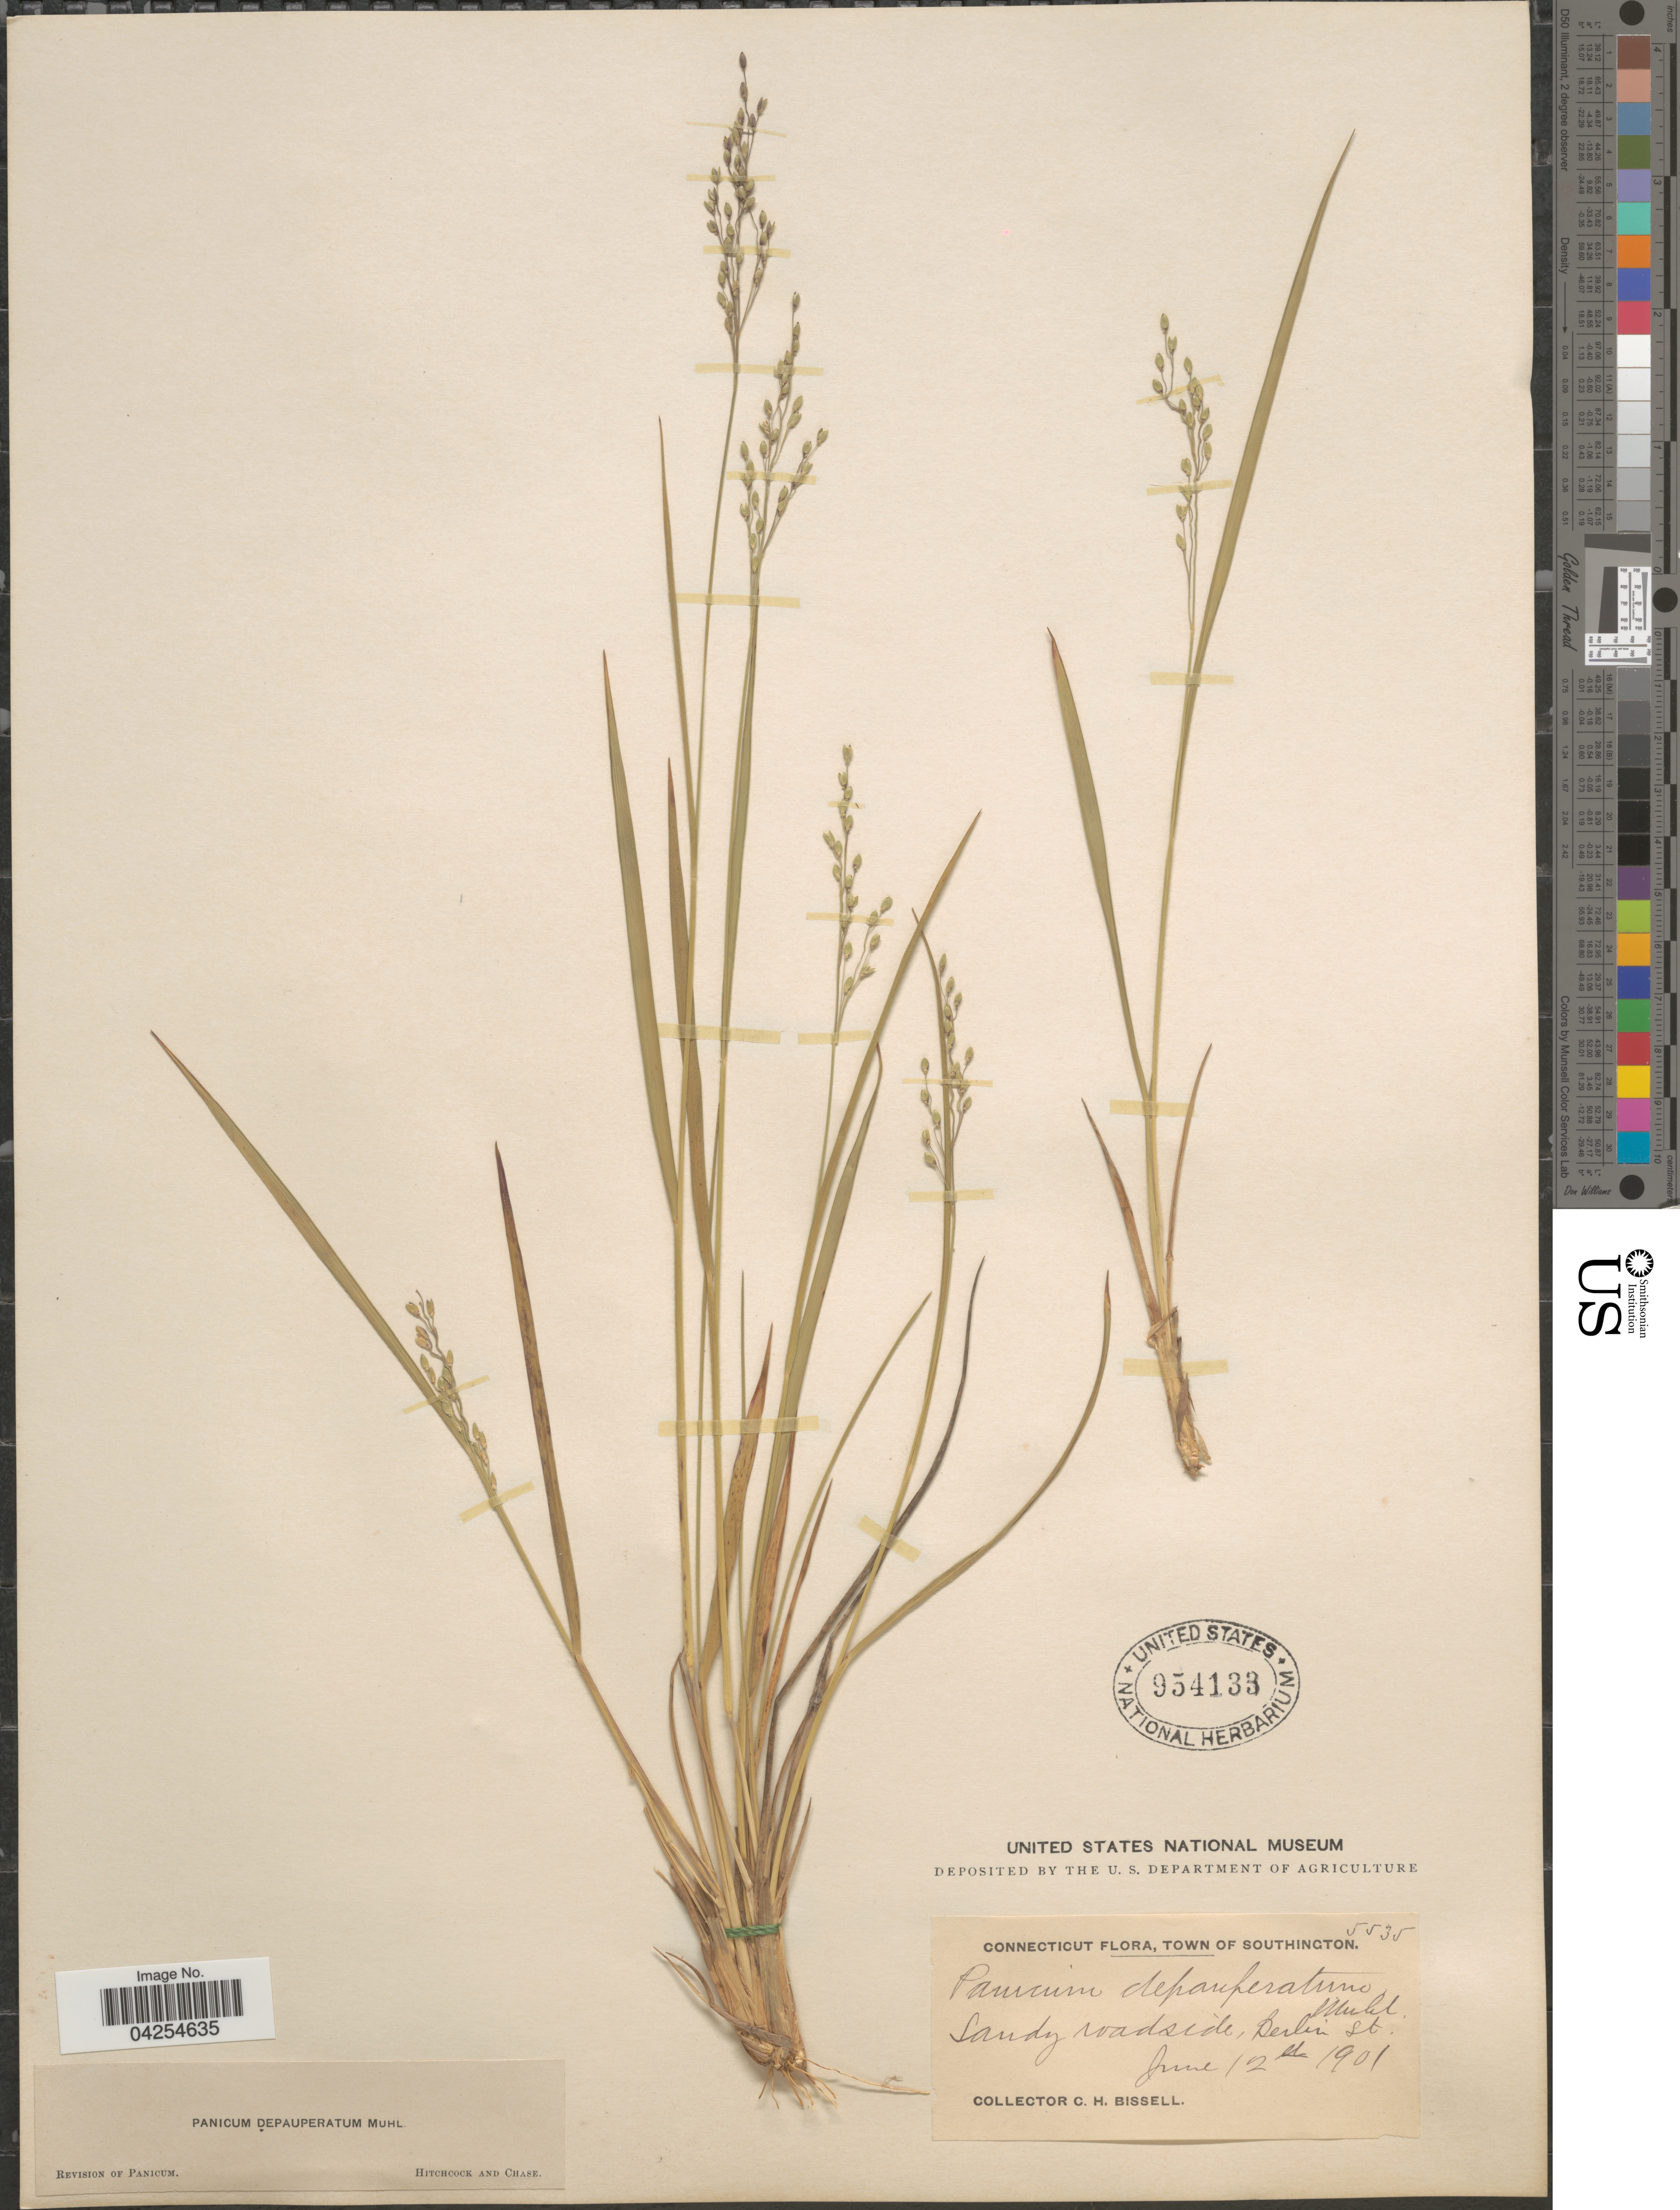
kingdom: Plantae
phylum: Tracheophyta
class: Liliopsida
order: Poales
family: Poaceae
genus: Dichanthelium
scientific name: Dichanthelium depauperatum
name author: (Muhl.) Gould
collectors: C. Bissell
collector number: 5535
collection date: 1901-06-12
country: United States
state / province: Connecticut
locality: Town of Southington. Sandy roadside, Berlin St.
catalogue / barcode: US 954133